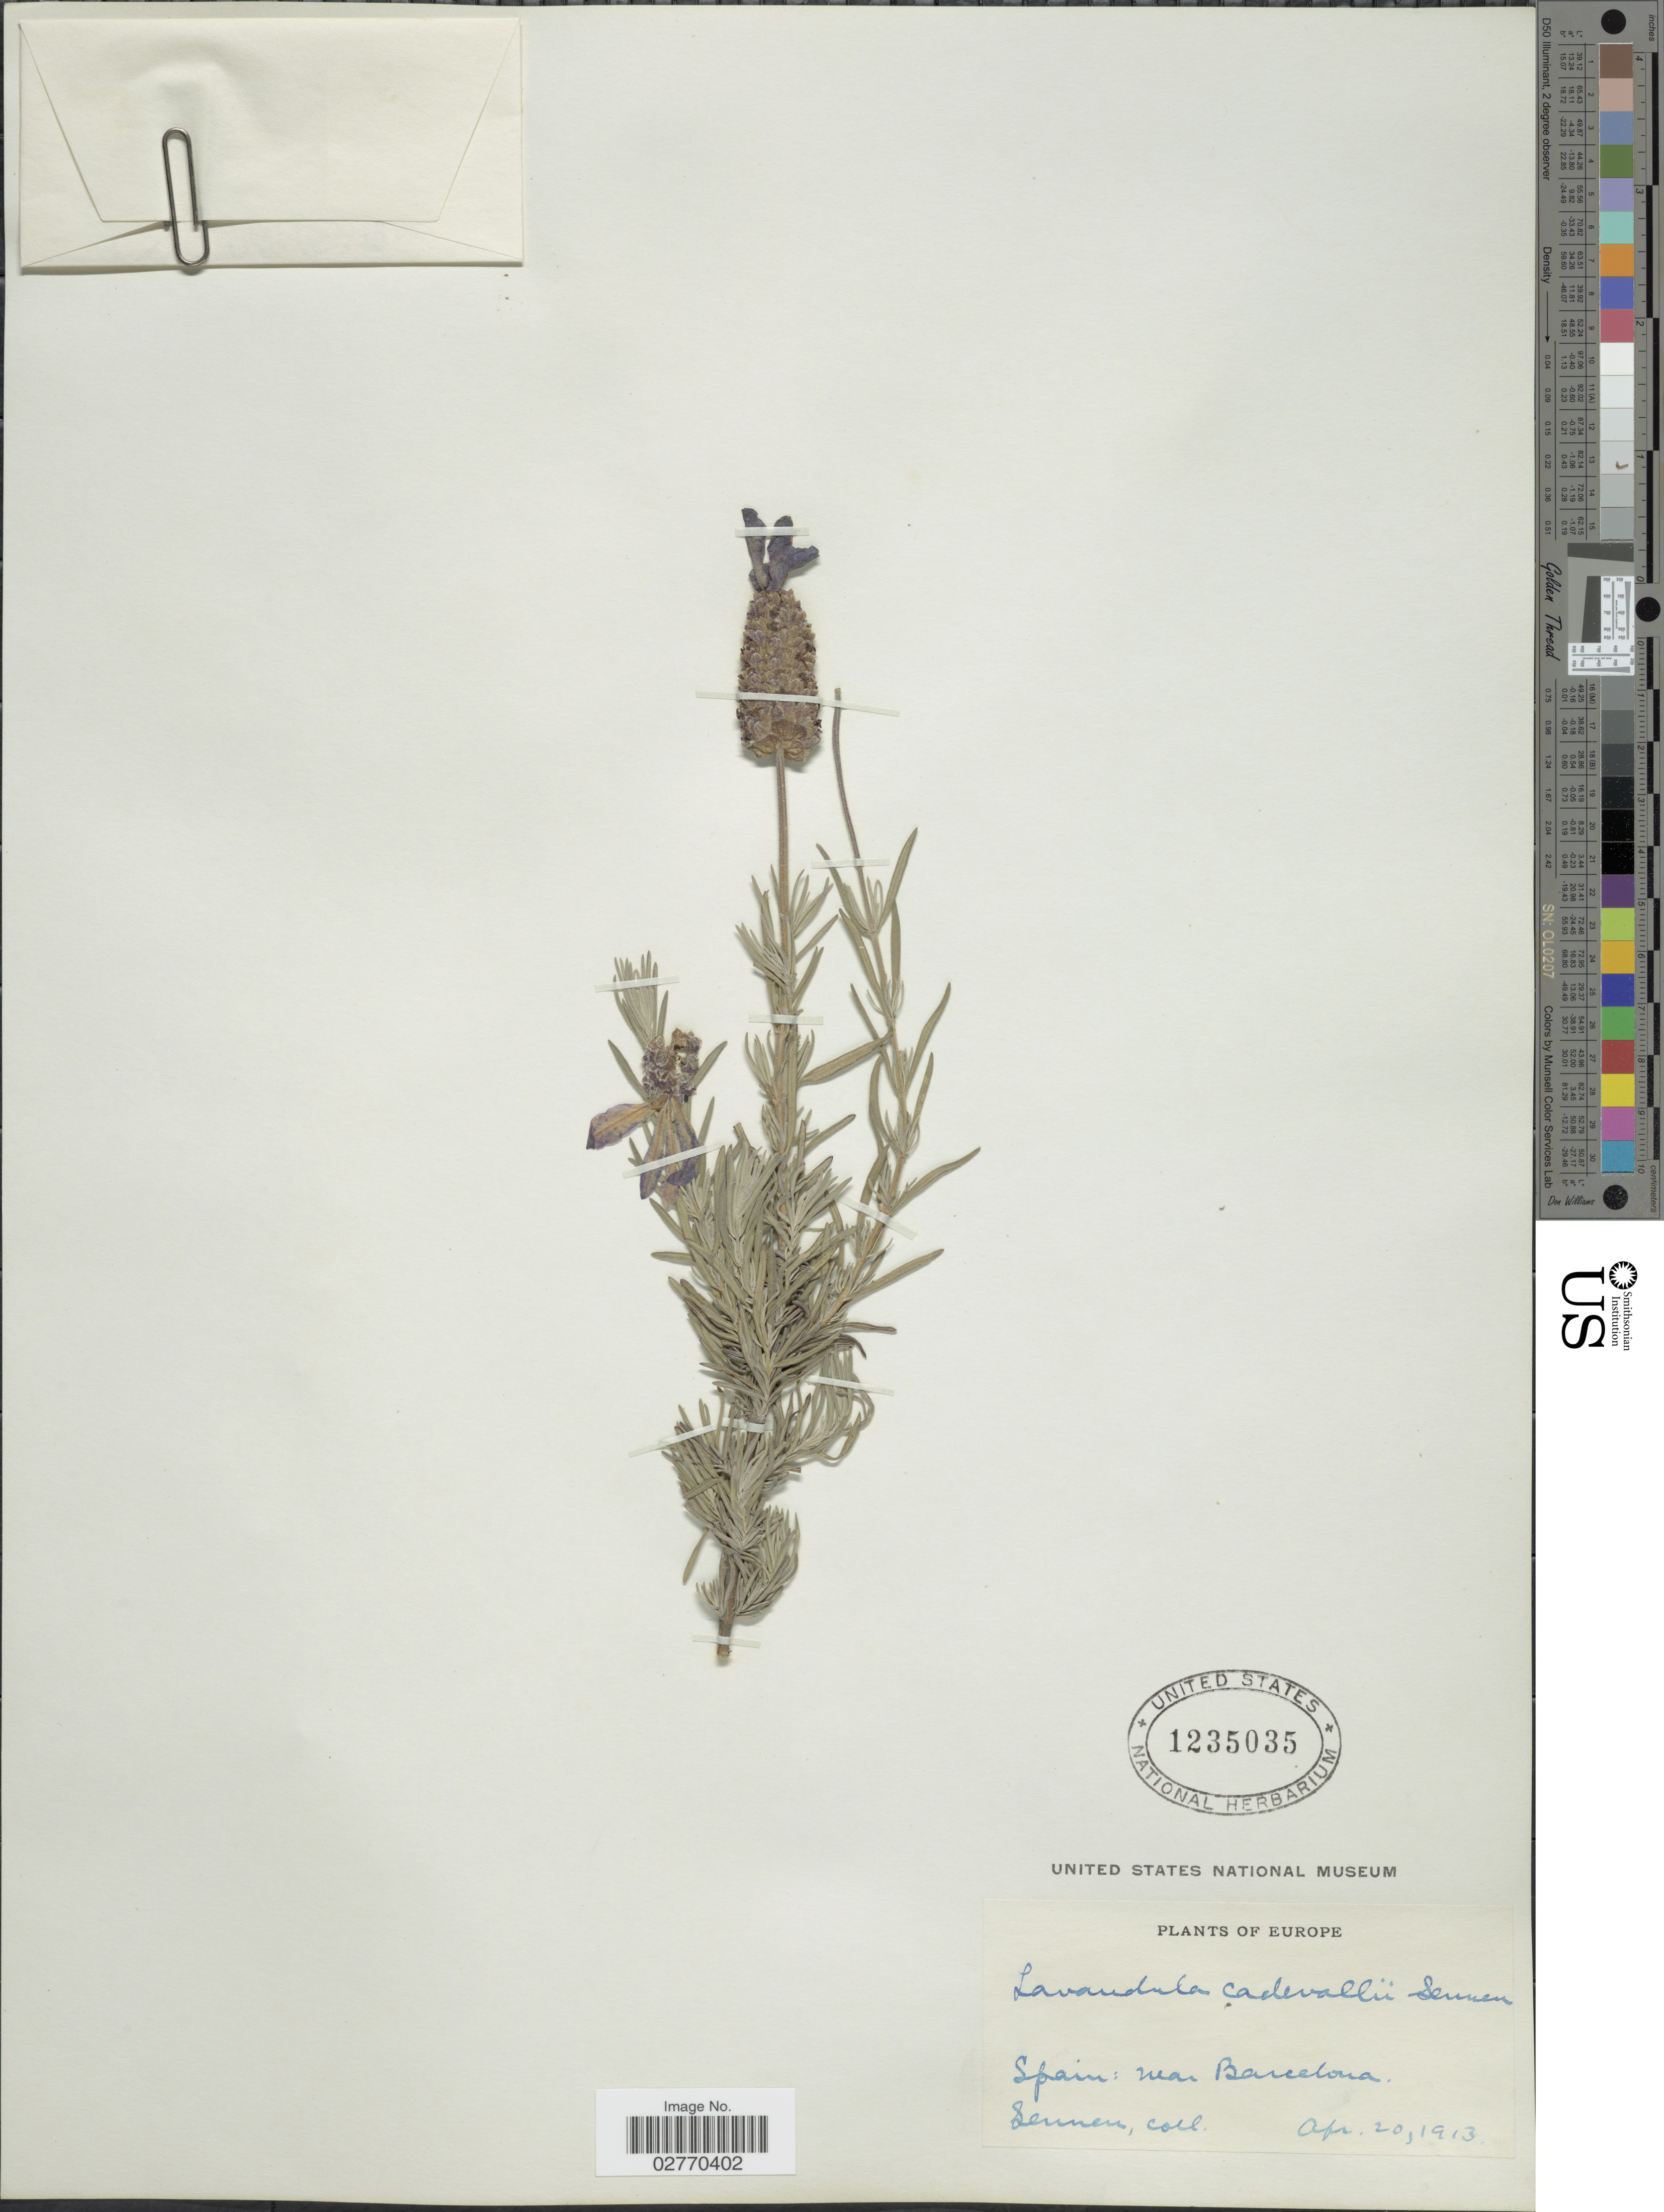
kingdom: Plantae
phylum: Tracheophyta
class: Magnoliopsida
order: Lamiales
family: Lamiaceae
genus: Lavandula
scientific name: Lavandula x cadevallii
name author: Sennen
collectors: E. Sennen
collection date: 1913-04-20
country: Spain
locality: Near Barcelona.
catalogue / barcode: US 1235035